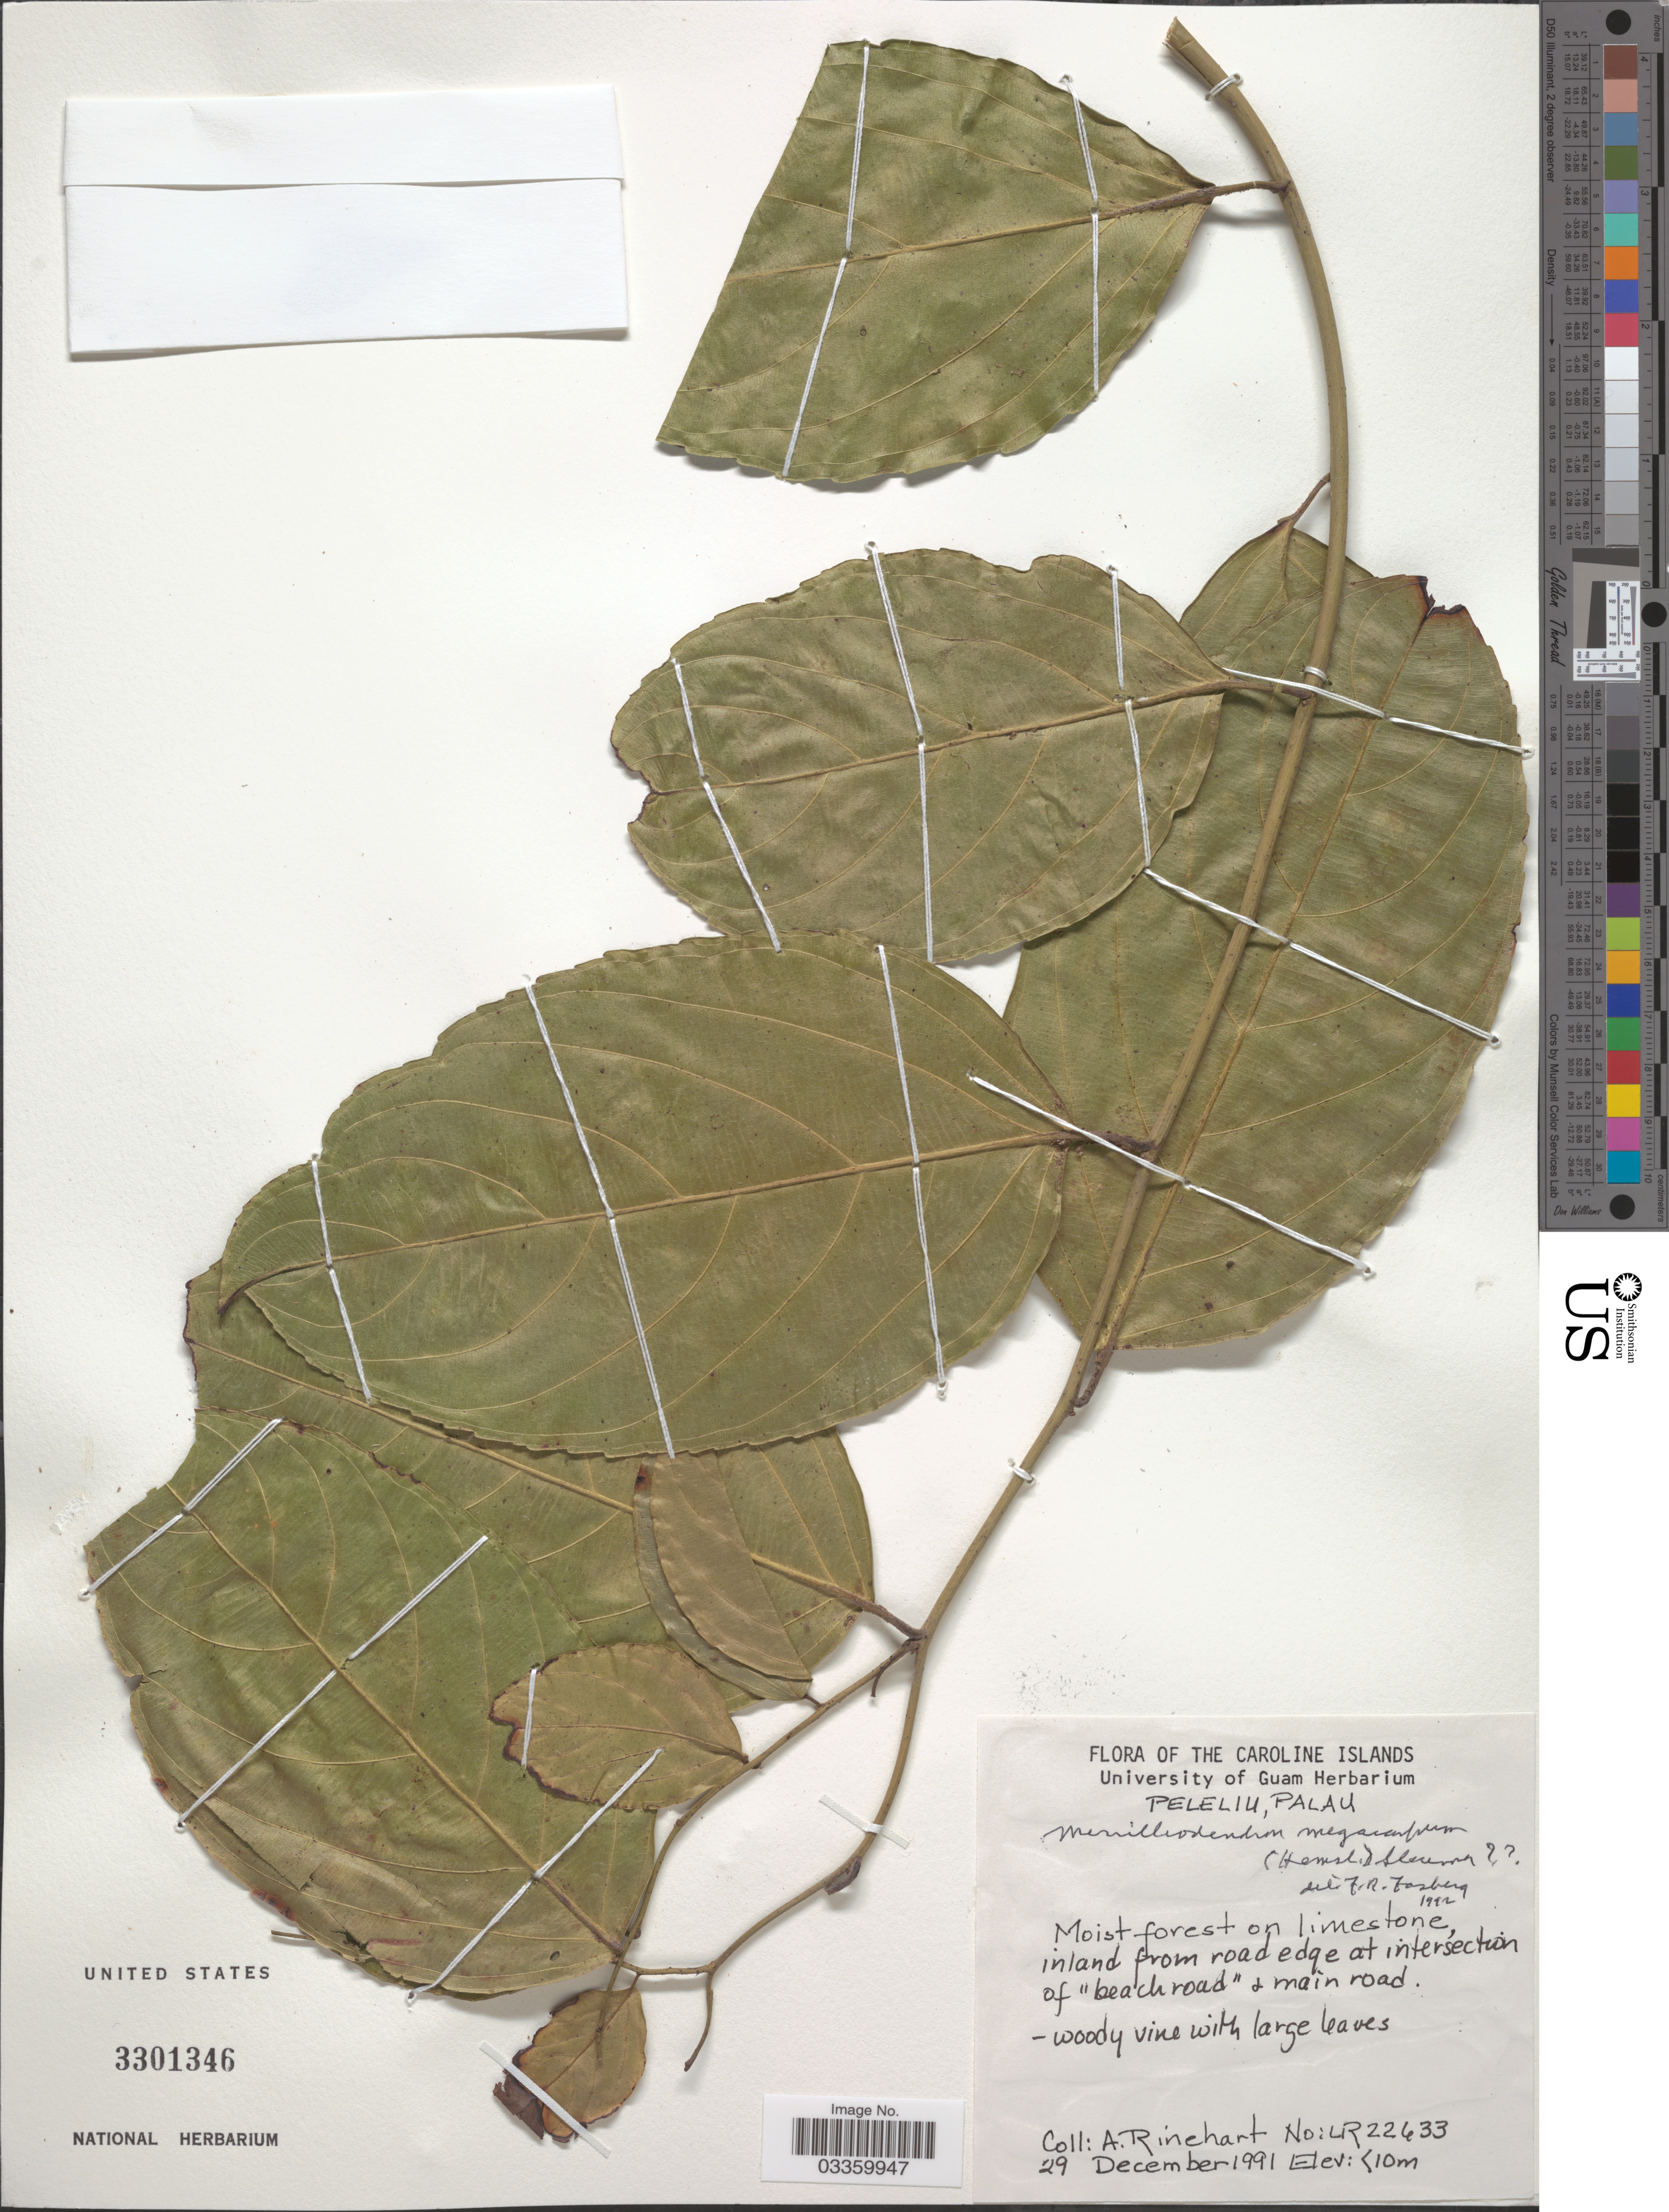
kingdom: Plantae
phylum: Tracheophyta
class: Magnoliopsida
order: Icacinales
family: Icacinaceae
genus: Merrilliodendron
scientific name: Merrilliodendron megacarpum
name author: (Hemsl.) Sleumer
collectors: A. Rinehart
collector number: LR 22633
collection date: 1991-12-29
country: Palau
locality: The Caroline Islands. Peleliu, Palau. Inland from road edge at intersection of "beach road" & main road.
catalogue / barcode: US 3301346